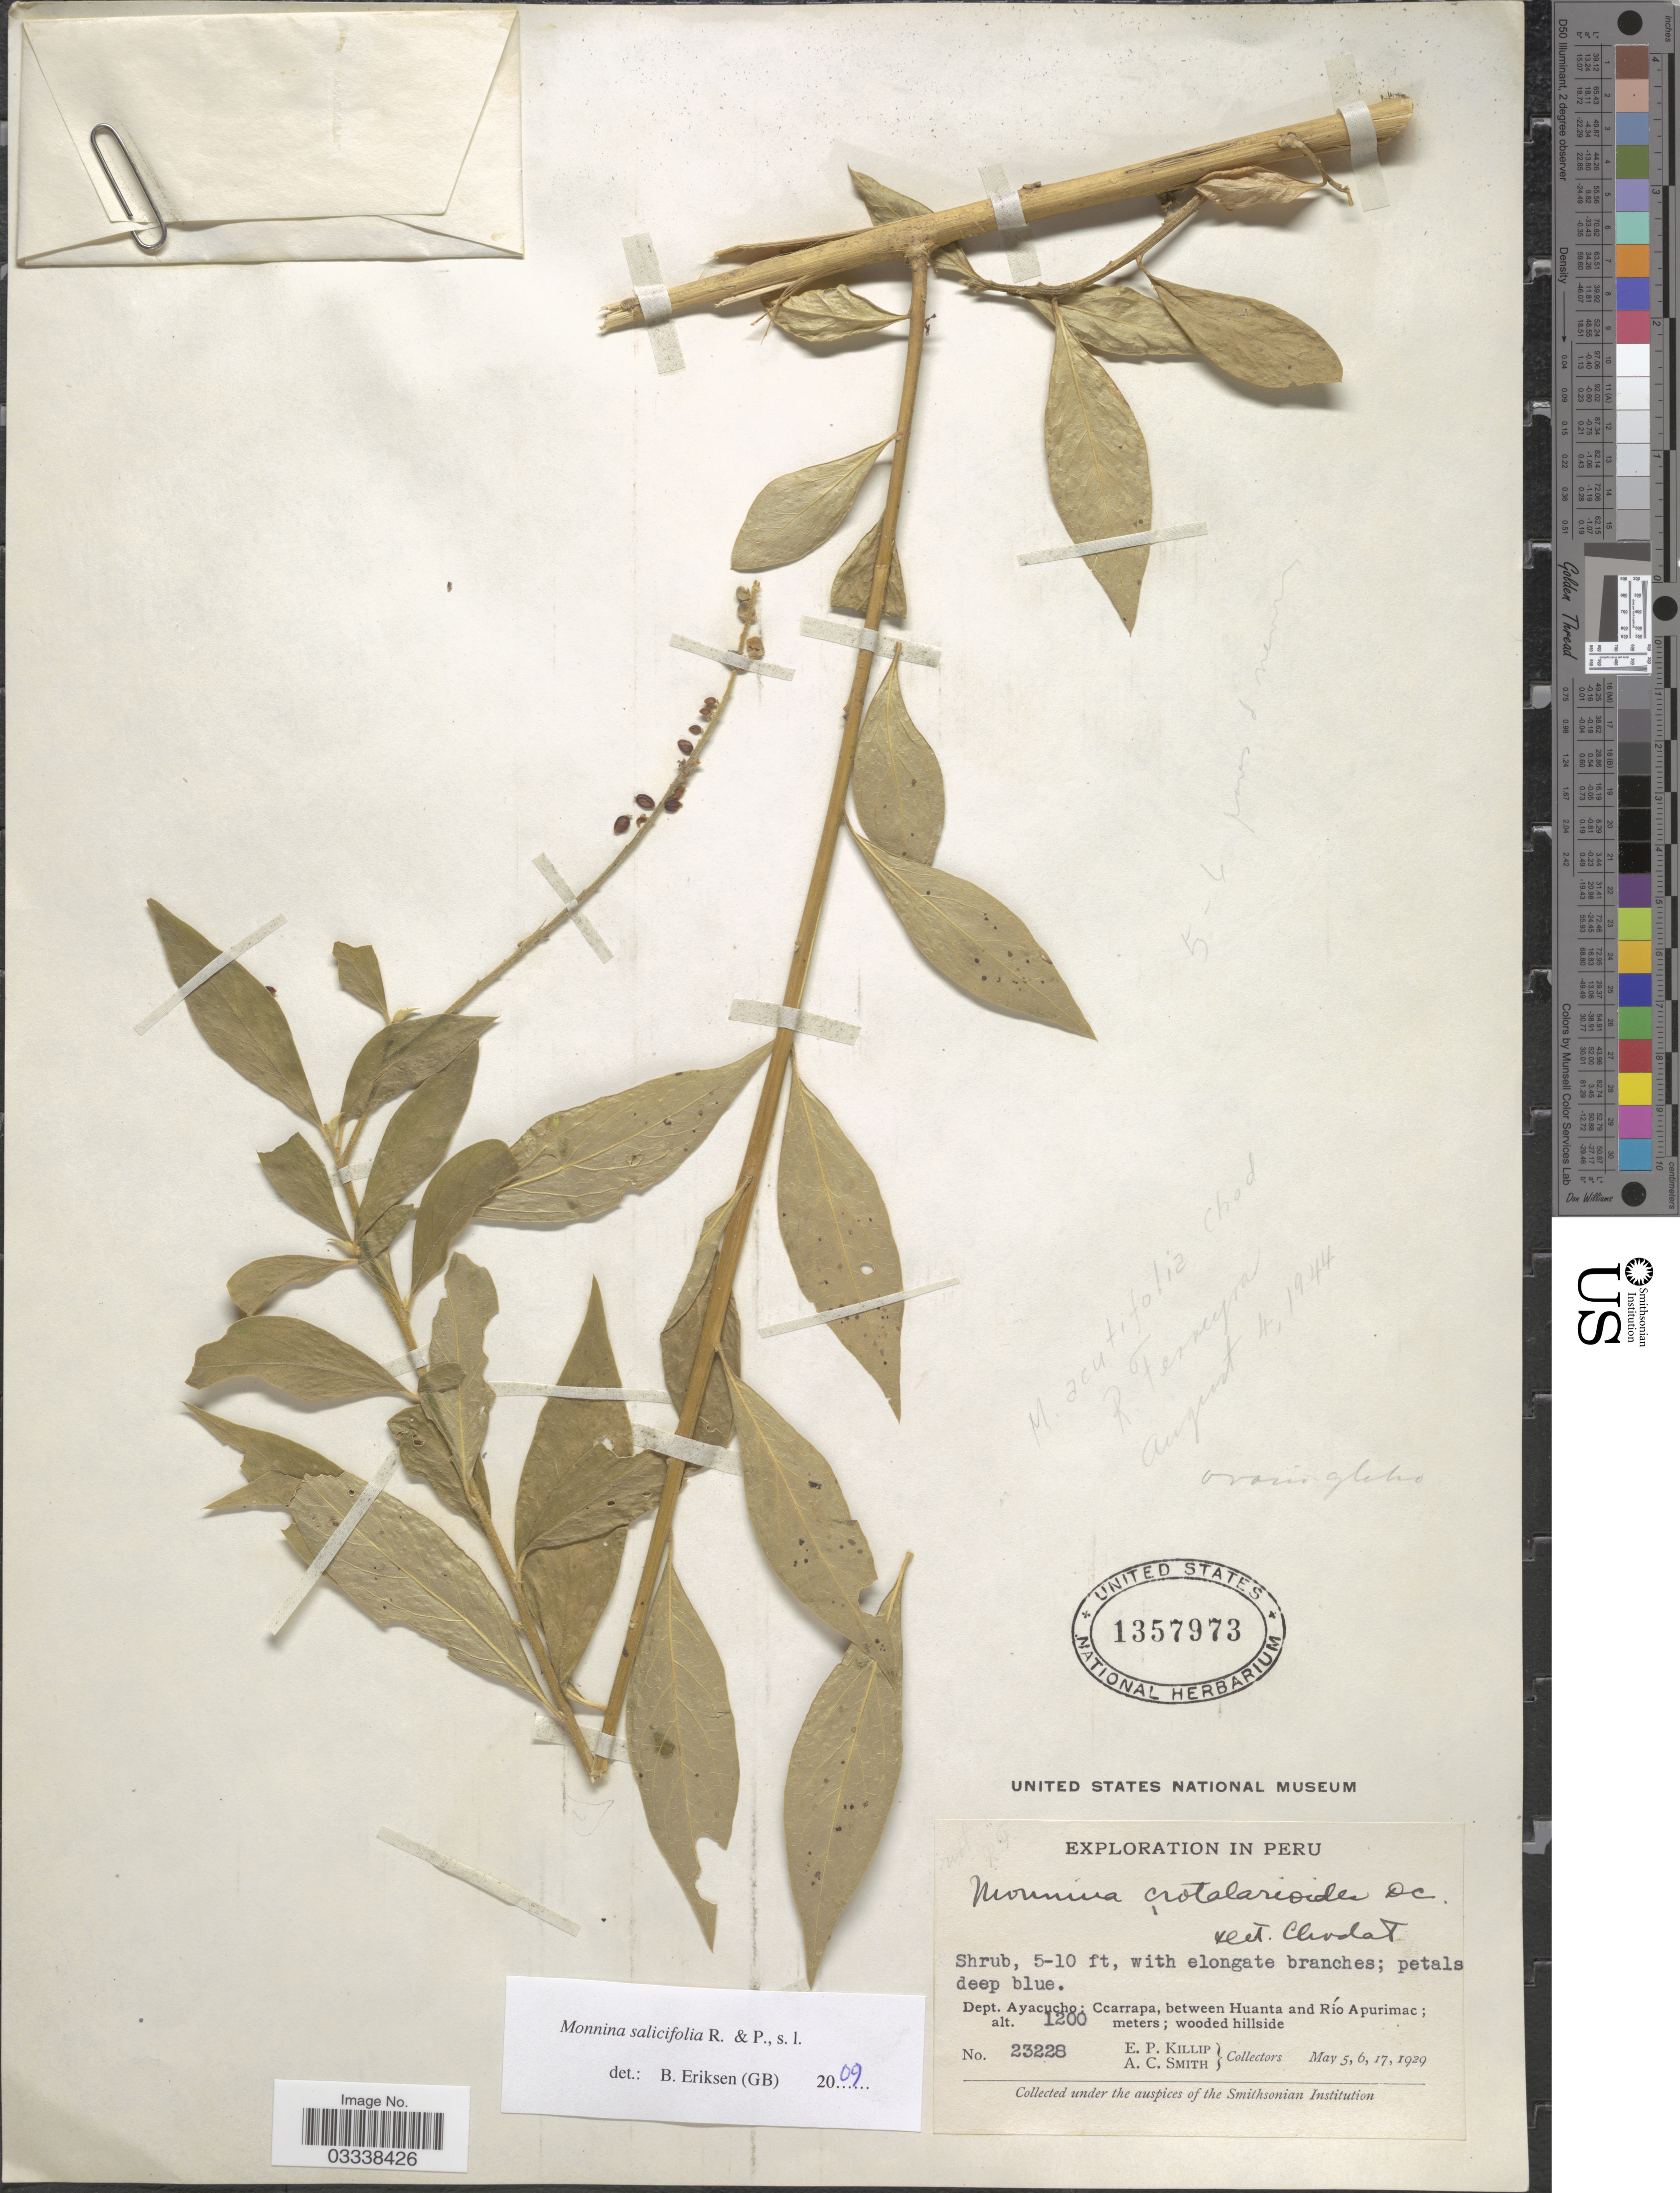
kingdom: Plantae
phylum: Tracheophyta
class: Magnoliopsida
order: Fabales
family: Polygalaceae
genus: Monnina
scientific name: Monnina salicifolia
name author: Ruiz & Pav.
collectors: E. P. Killip & A. C. Smith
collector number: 23228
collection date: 1929-05-05/1929-05-17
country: Peru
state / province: Ayacucho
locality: Dept. Ayacucho: Ccarrapa, between Huanta and Río Apurimac.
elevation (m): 1200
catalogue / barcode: US 1357973